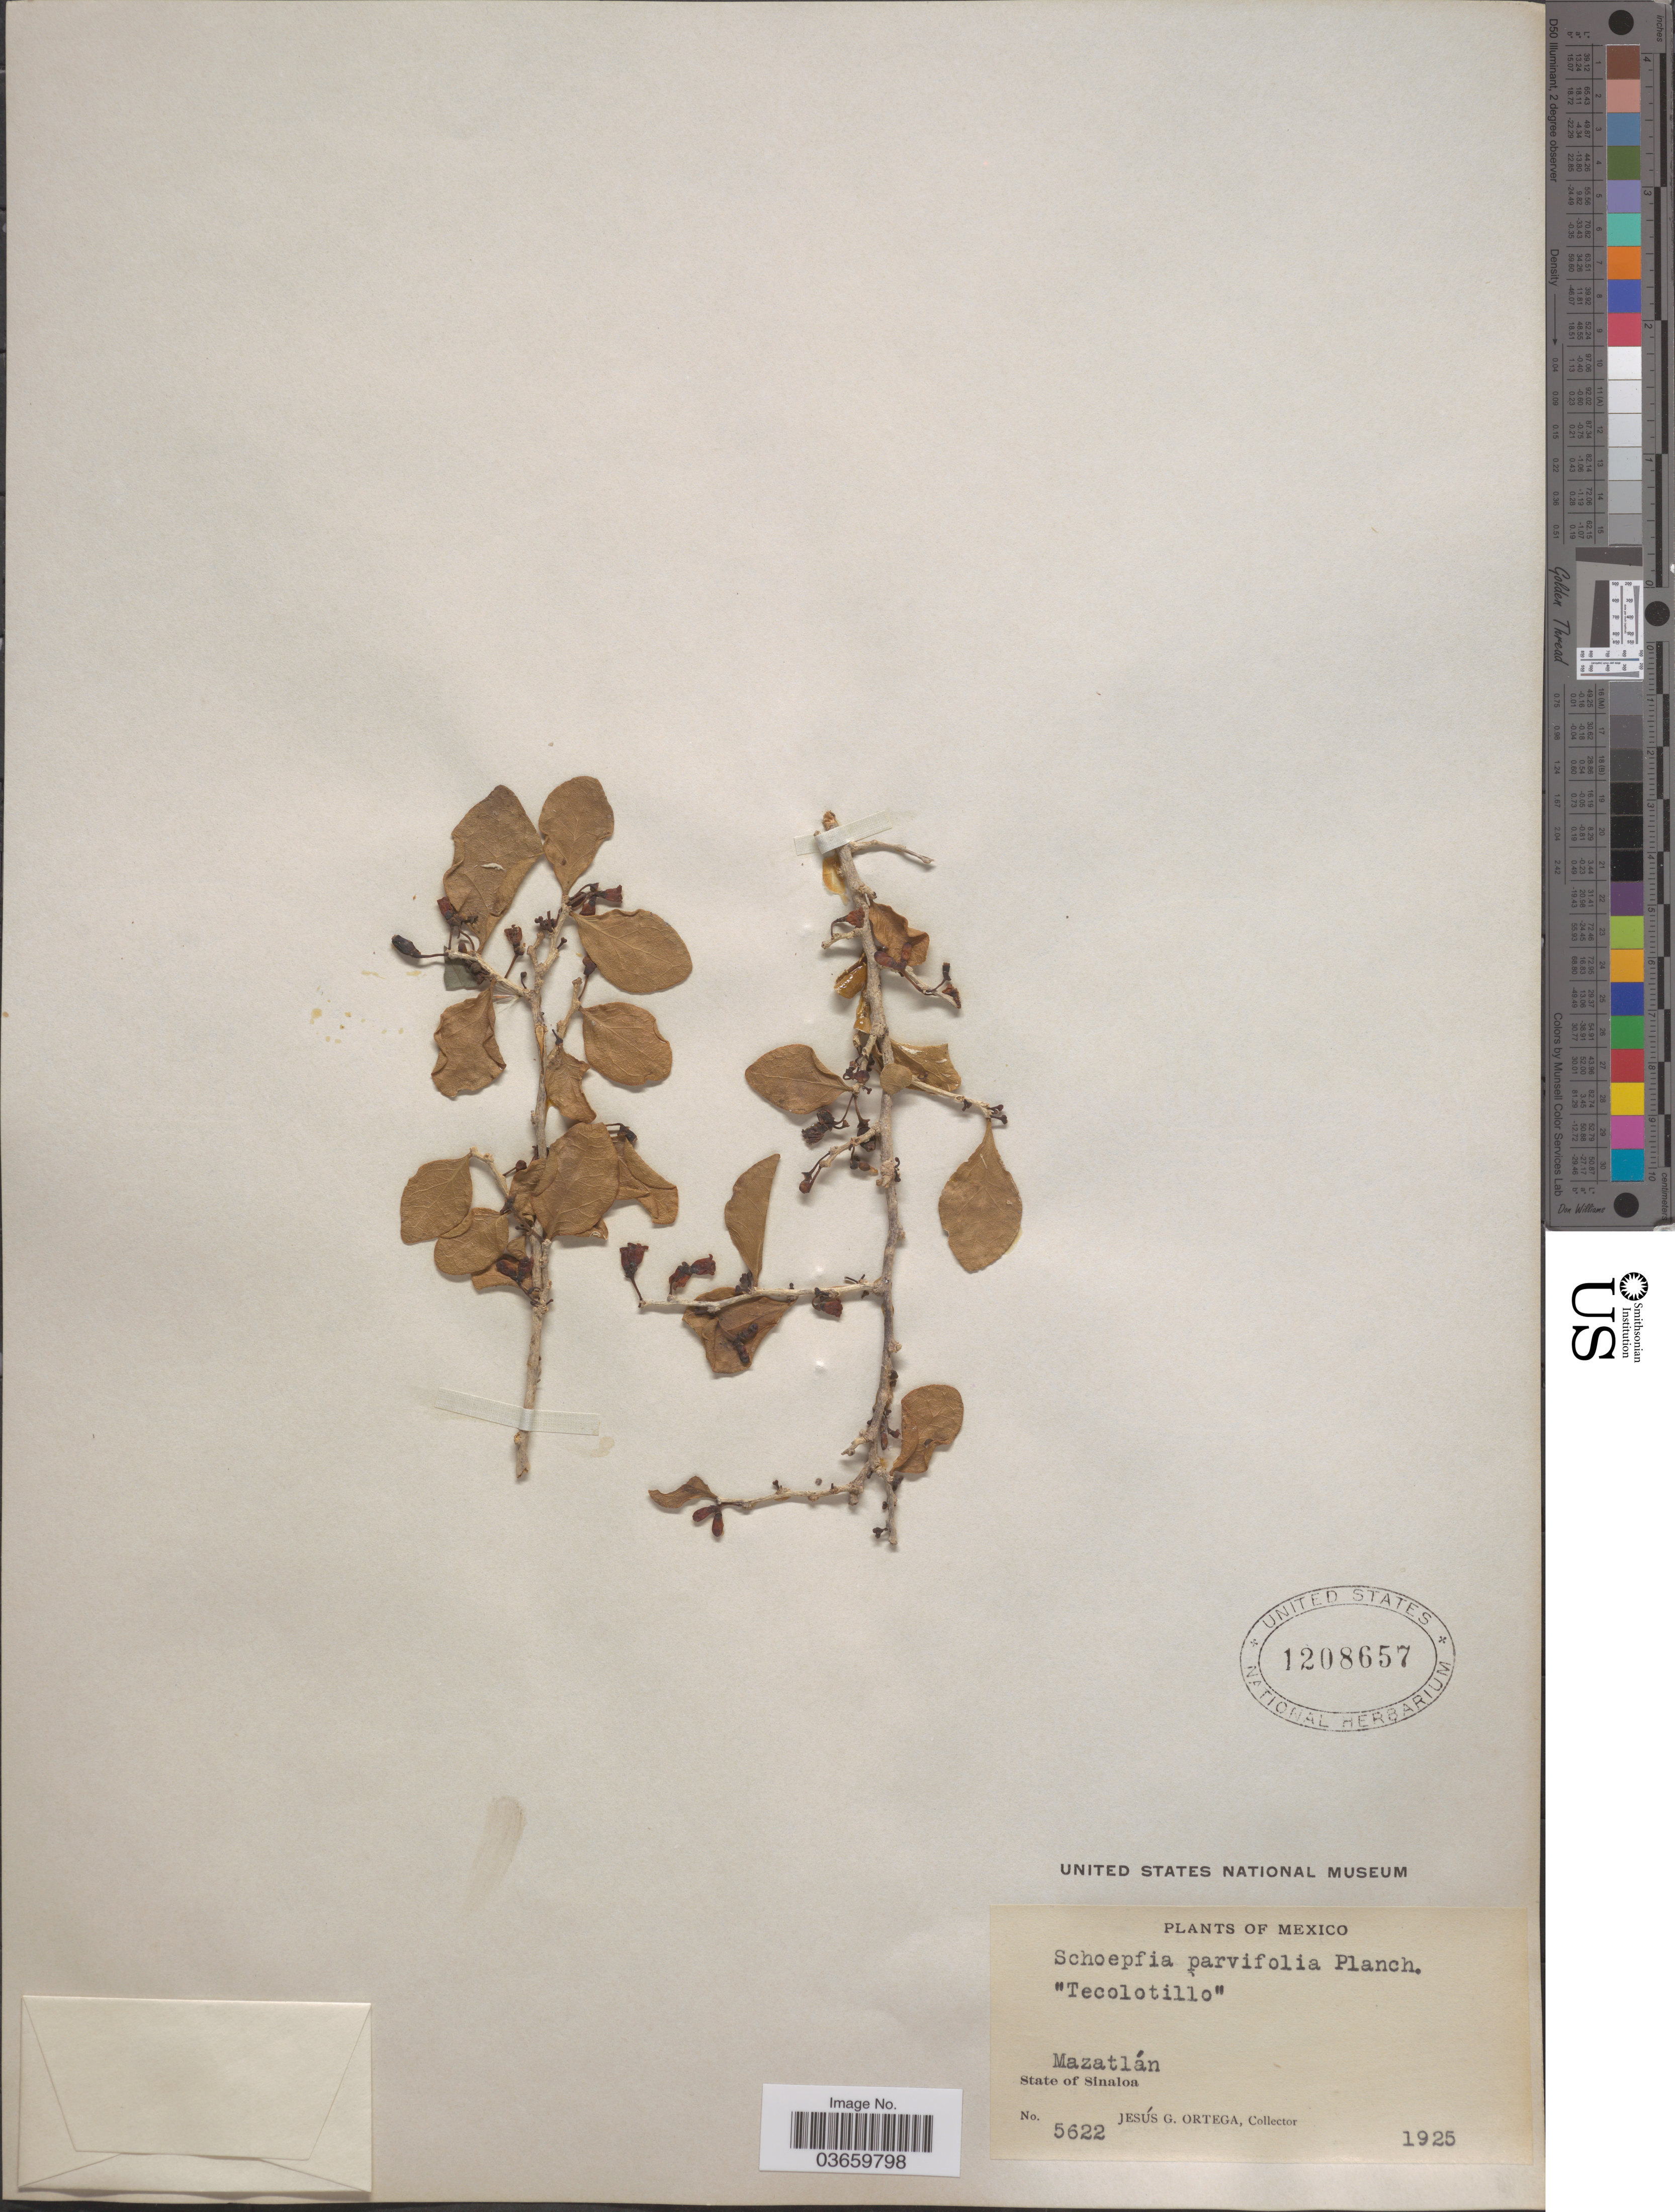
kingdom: Plantae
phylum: Tracheophyta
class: Magnoliopsida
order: Santalales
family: Schoepfiaceae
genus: Schoepfia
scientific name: Schoepfia parvifolia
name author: Planch.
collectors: J. Ortega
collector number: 5622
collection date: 1925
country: Mexico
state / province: Sinaloa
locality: Mazatlán.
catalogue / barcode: US 1208657